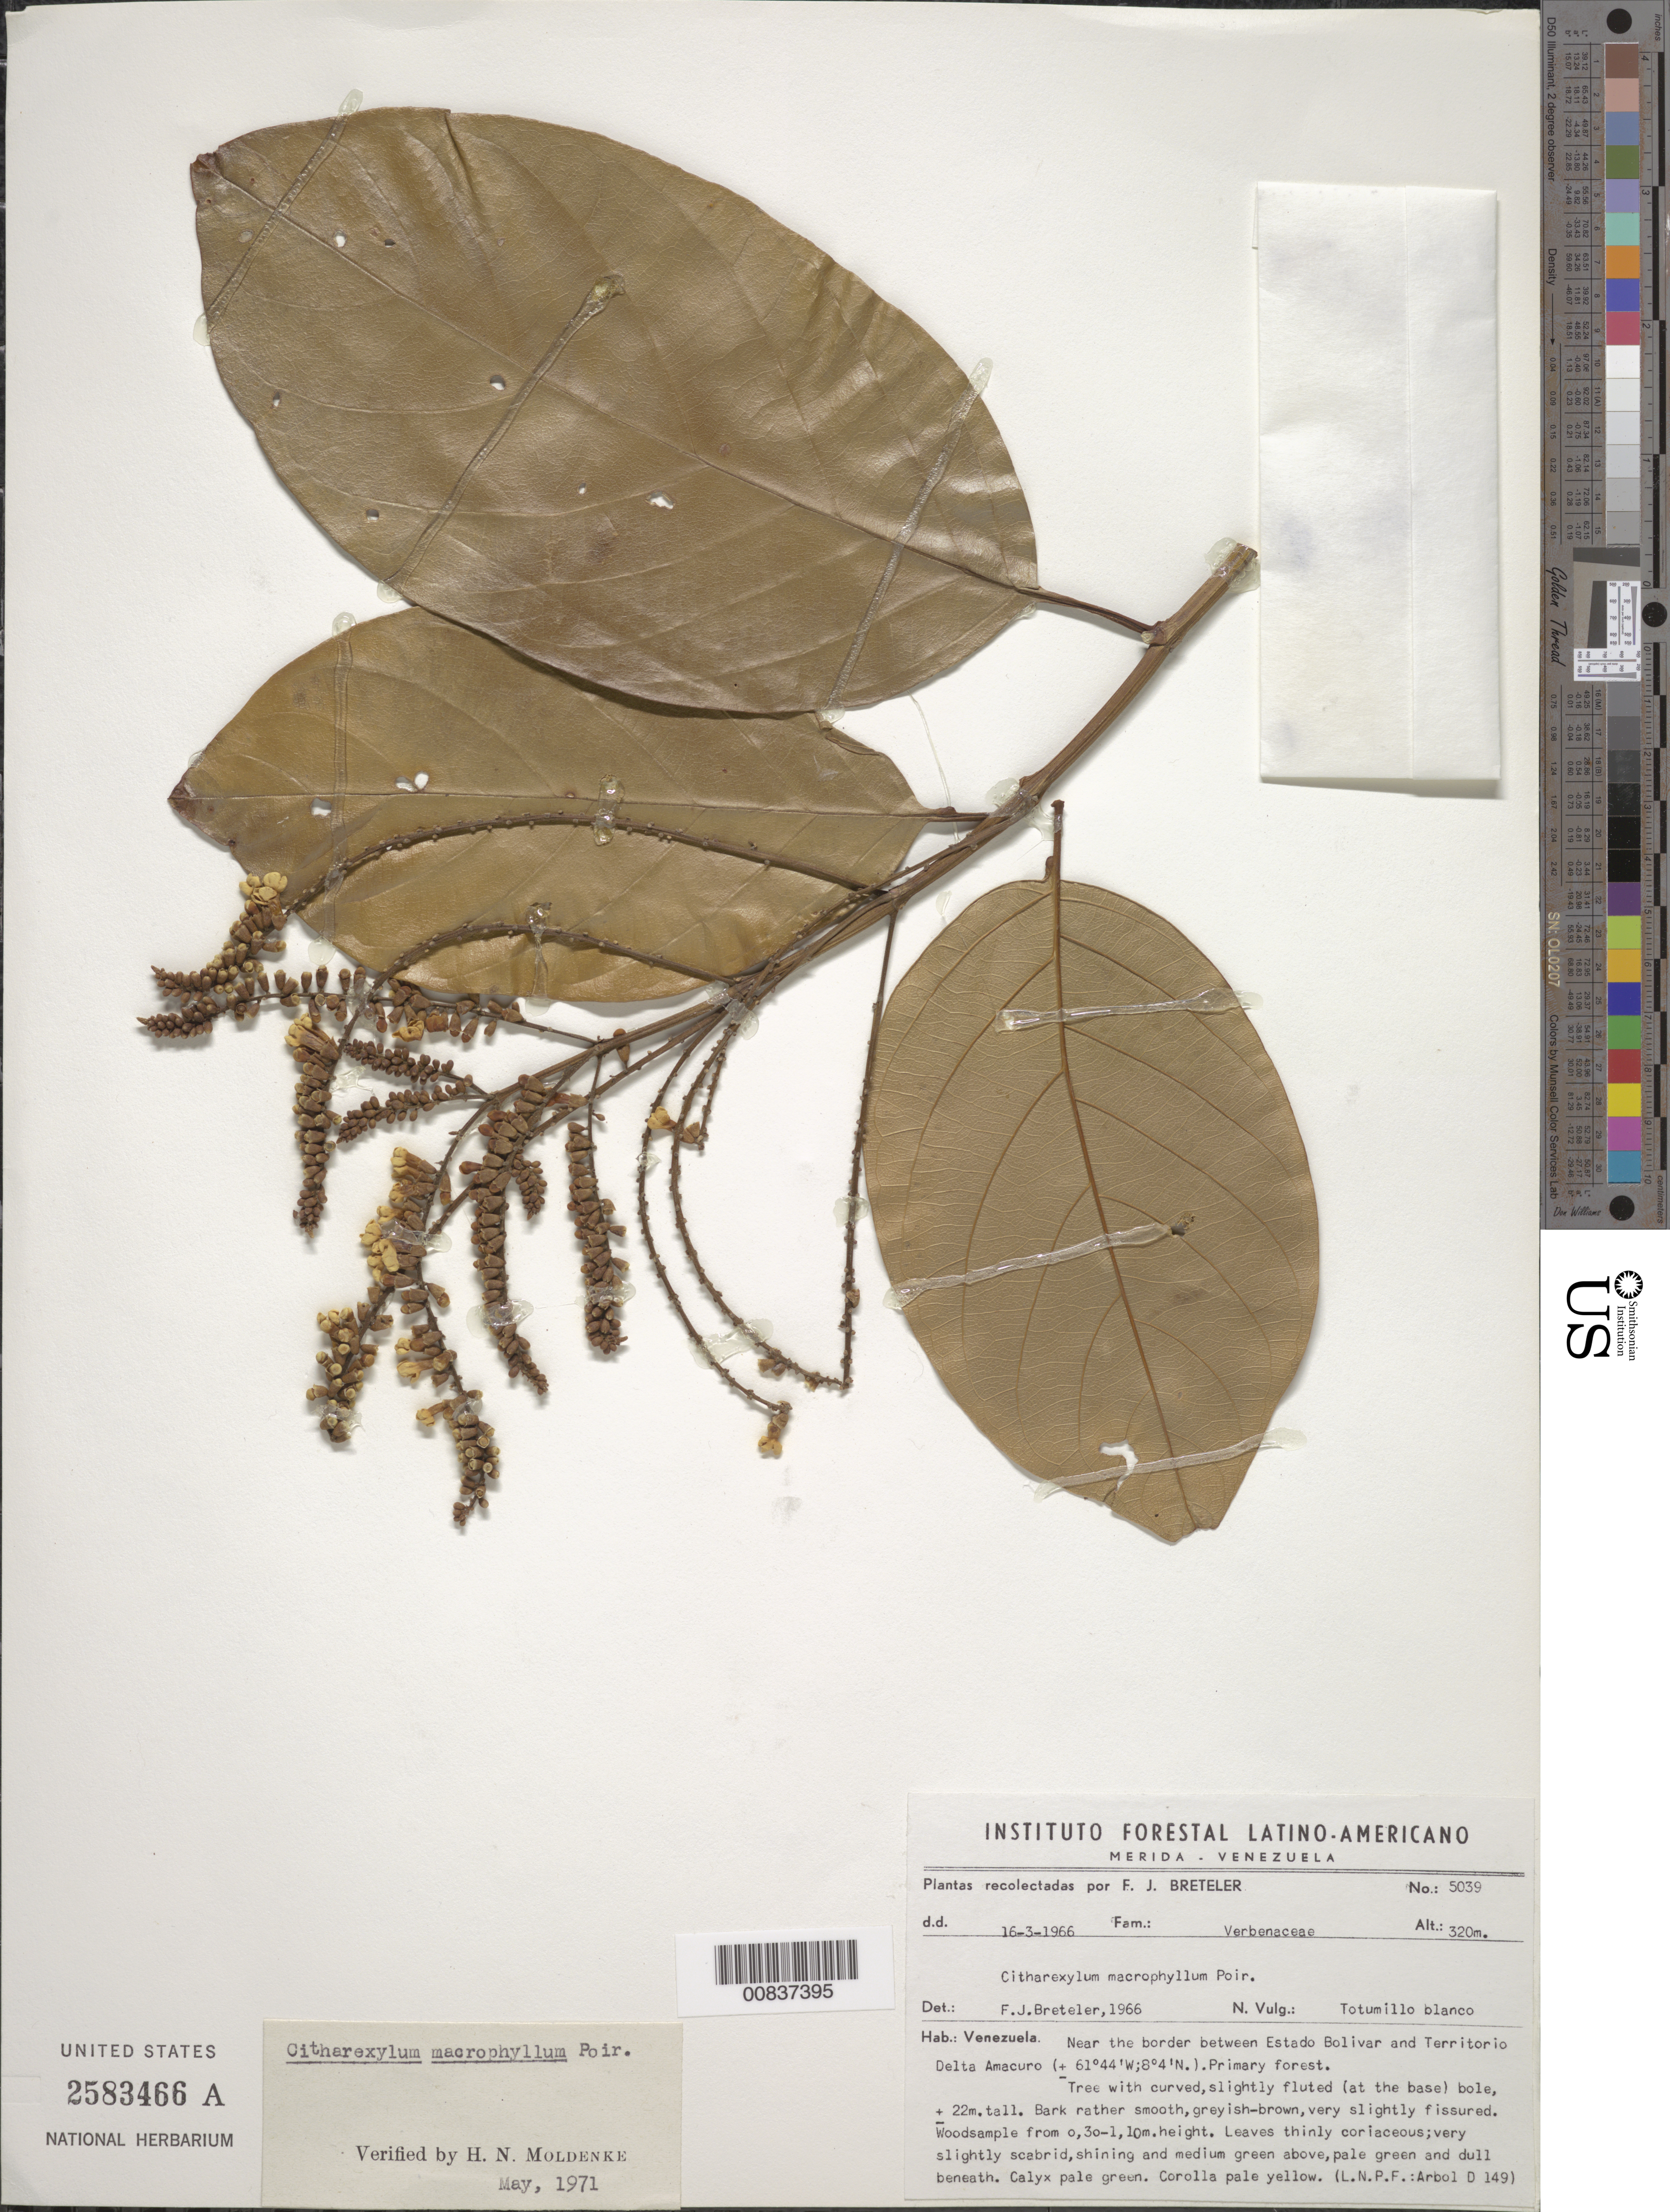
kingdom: Plantae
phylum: Tracheophyta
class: Magnoliopsida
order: Lamiales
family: Verbenaceae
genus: Citharexylum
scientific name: Citharexylum macrophyllum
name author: Poir.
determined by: Moldenke, H. N.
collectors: F. J. Breteler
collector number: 5039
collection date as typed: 16-Mar-66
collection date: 1966-03-16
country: Venezuela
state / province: Bolívar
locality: Río Grande o Toro, near border between Estado Bolívar and Territorío Delta Amacuro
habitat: Primary forest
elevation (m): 320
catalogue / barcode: US 2583466A